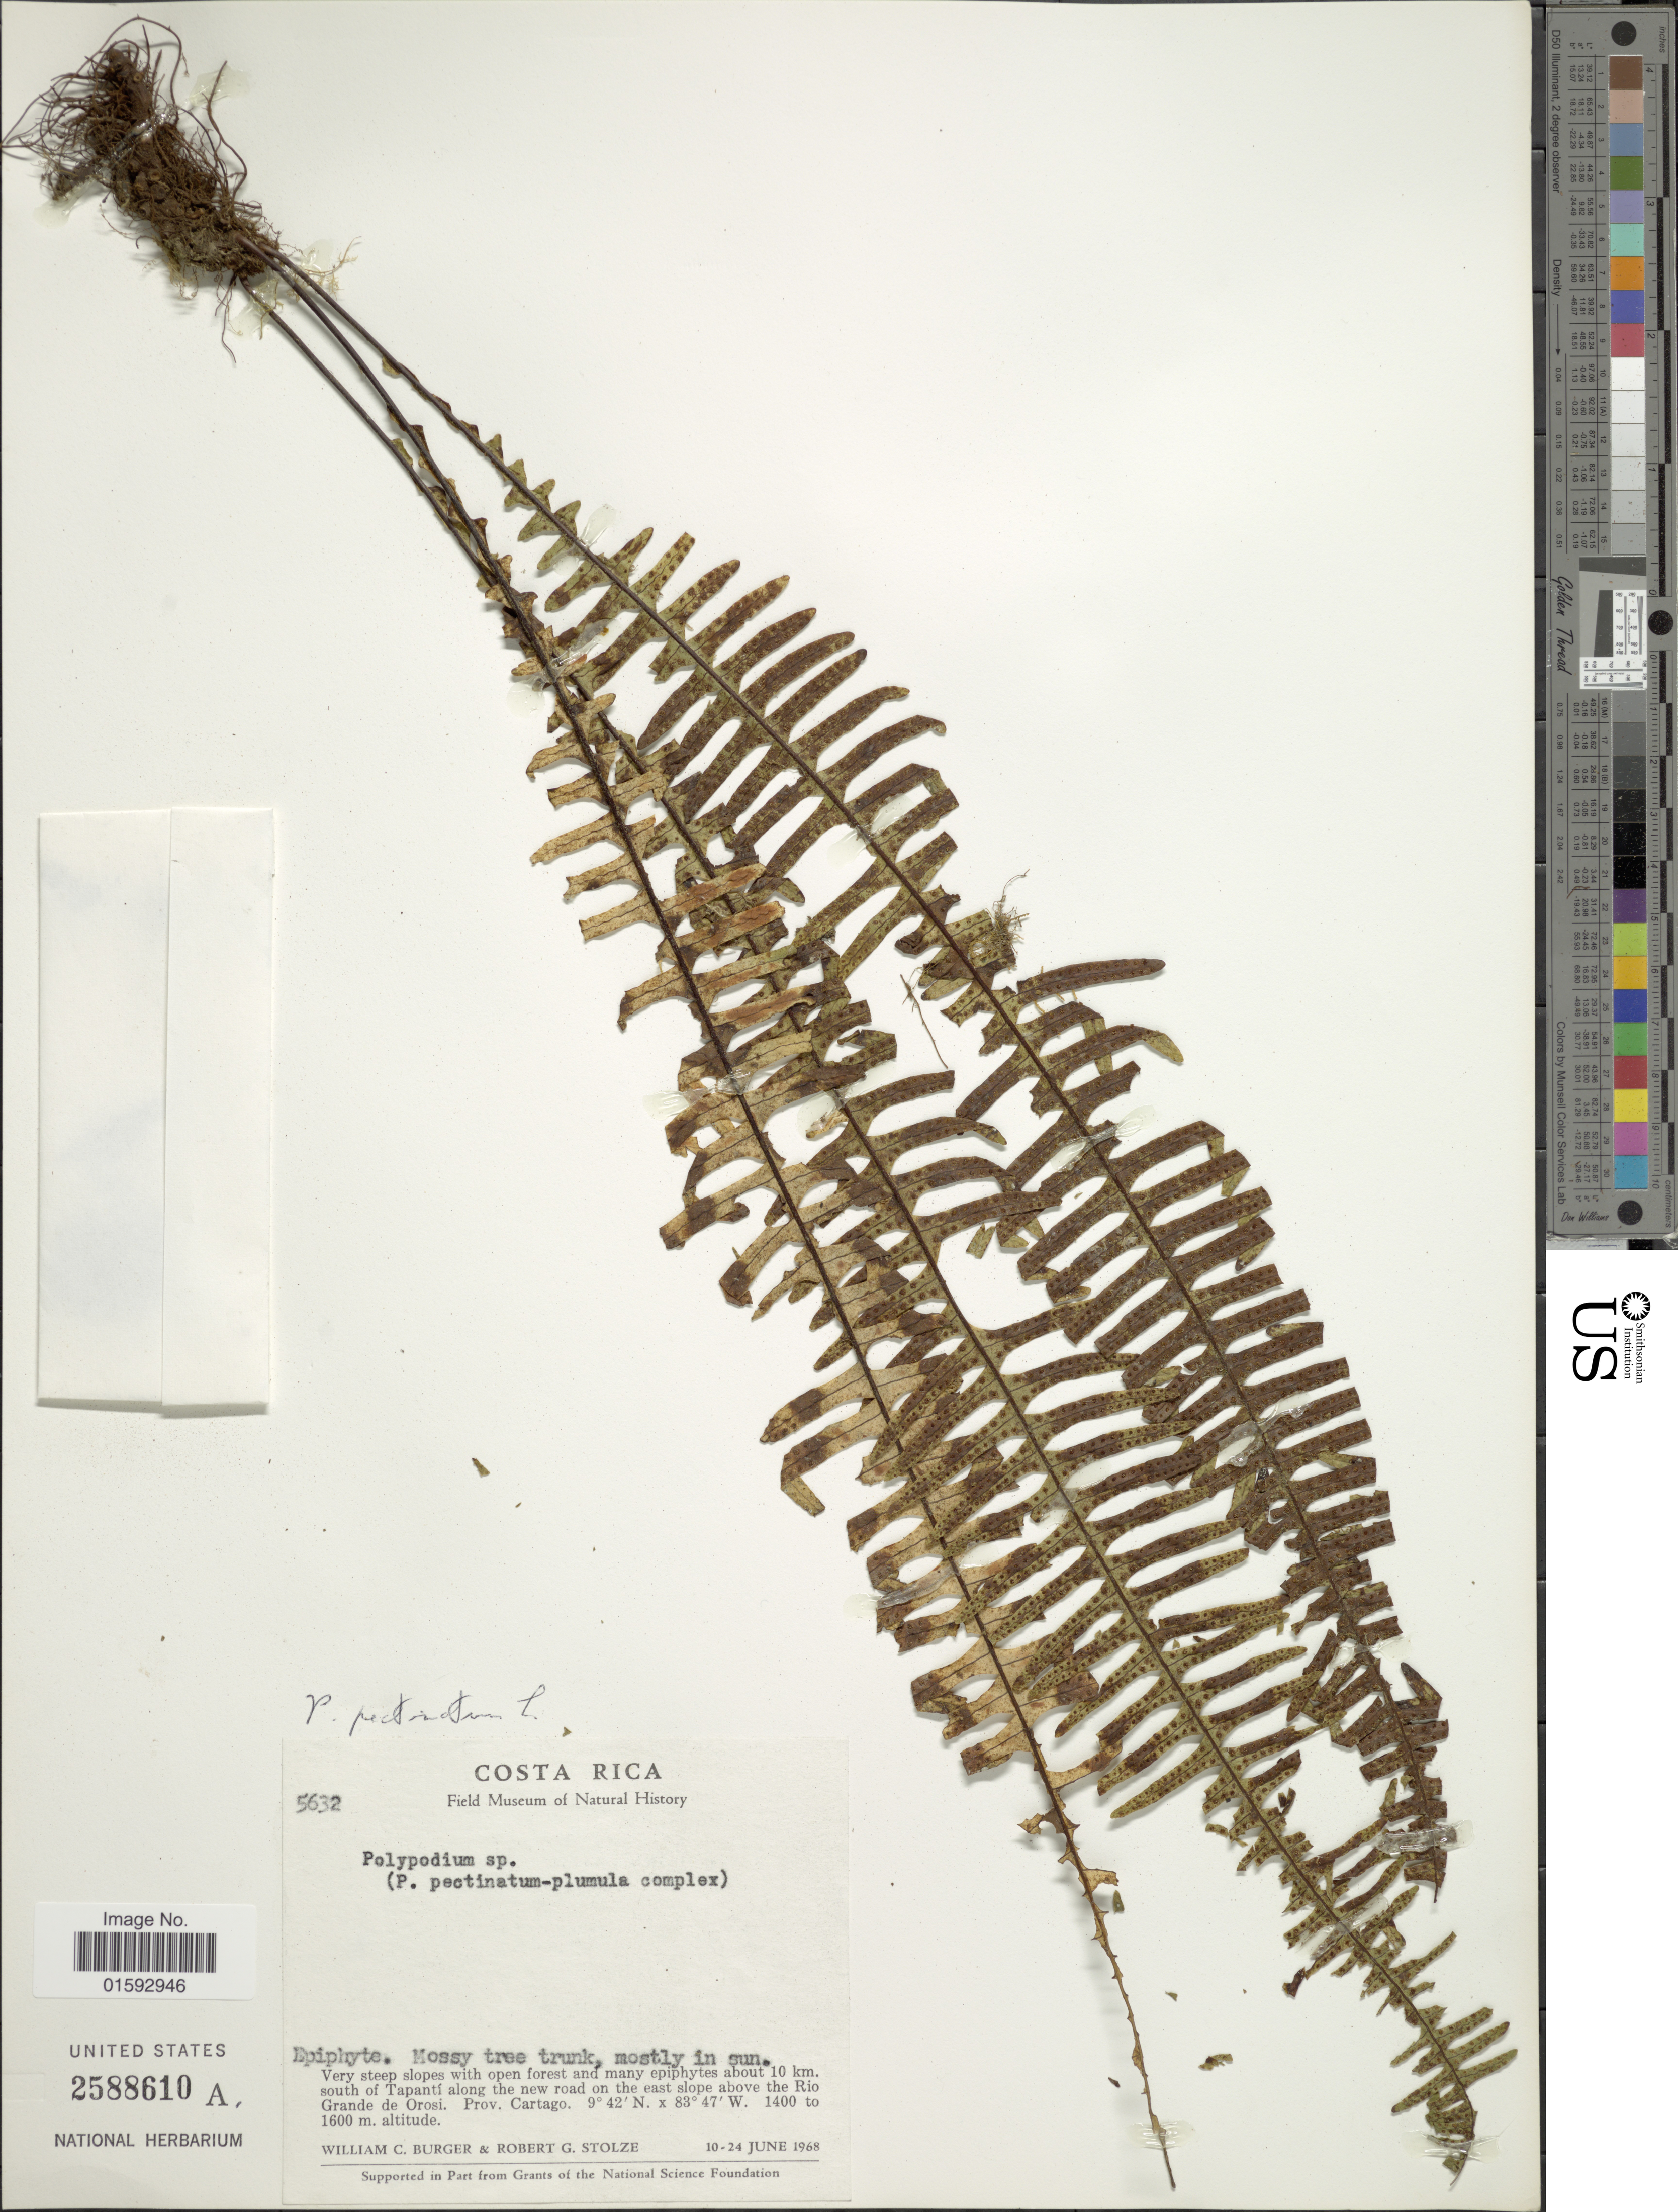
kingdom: Plantae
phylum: Tracheophyta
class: Polypodiopsida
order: Polypodiales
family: Polypodiaceae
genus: Pecluma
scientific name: Pecluma pectinata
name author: (L.) M.G. Price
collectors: W. Burger & R. G. Stolze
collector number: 5632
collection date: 1968-06-10/1968-06-24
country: Costa Rica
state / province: Cartago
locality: Very steep slopes with open forest and many epiphytes about 10 km. south of Tapanti along the new road on the east slope above the Rio Grande de Orosi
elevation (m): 1400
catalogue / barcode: US 2588610A